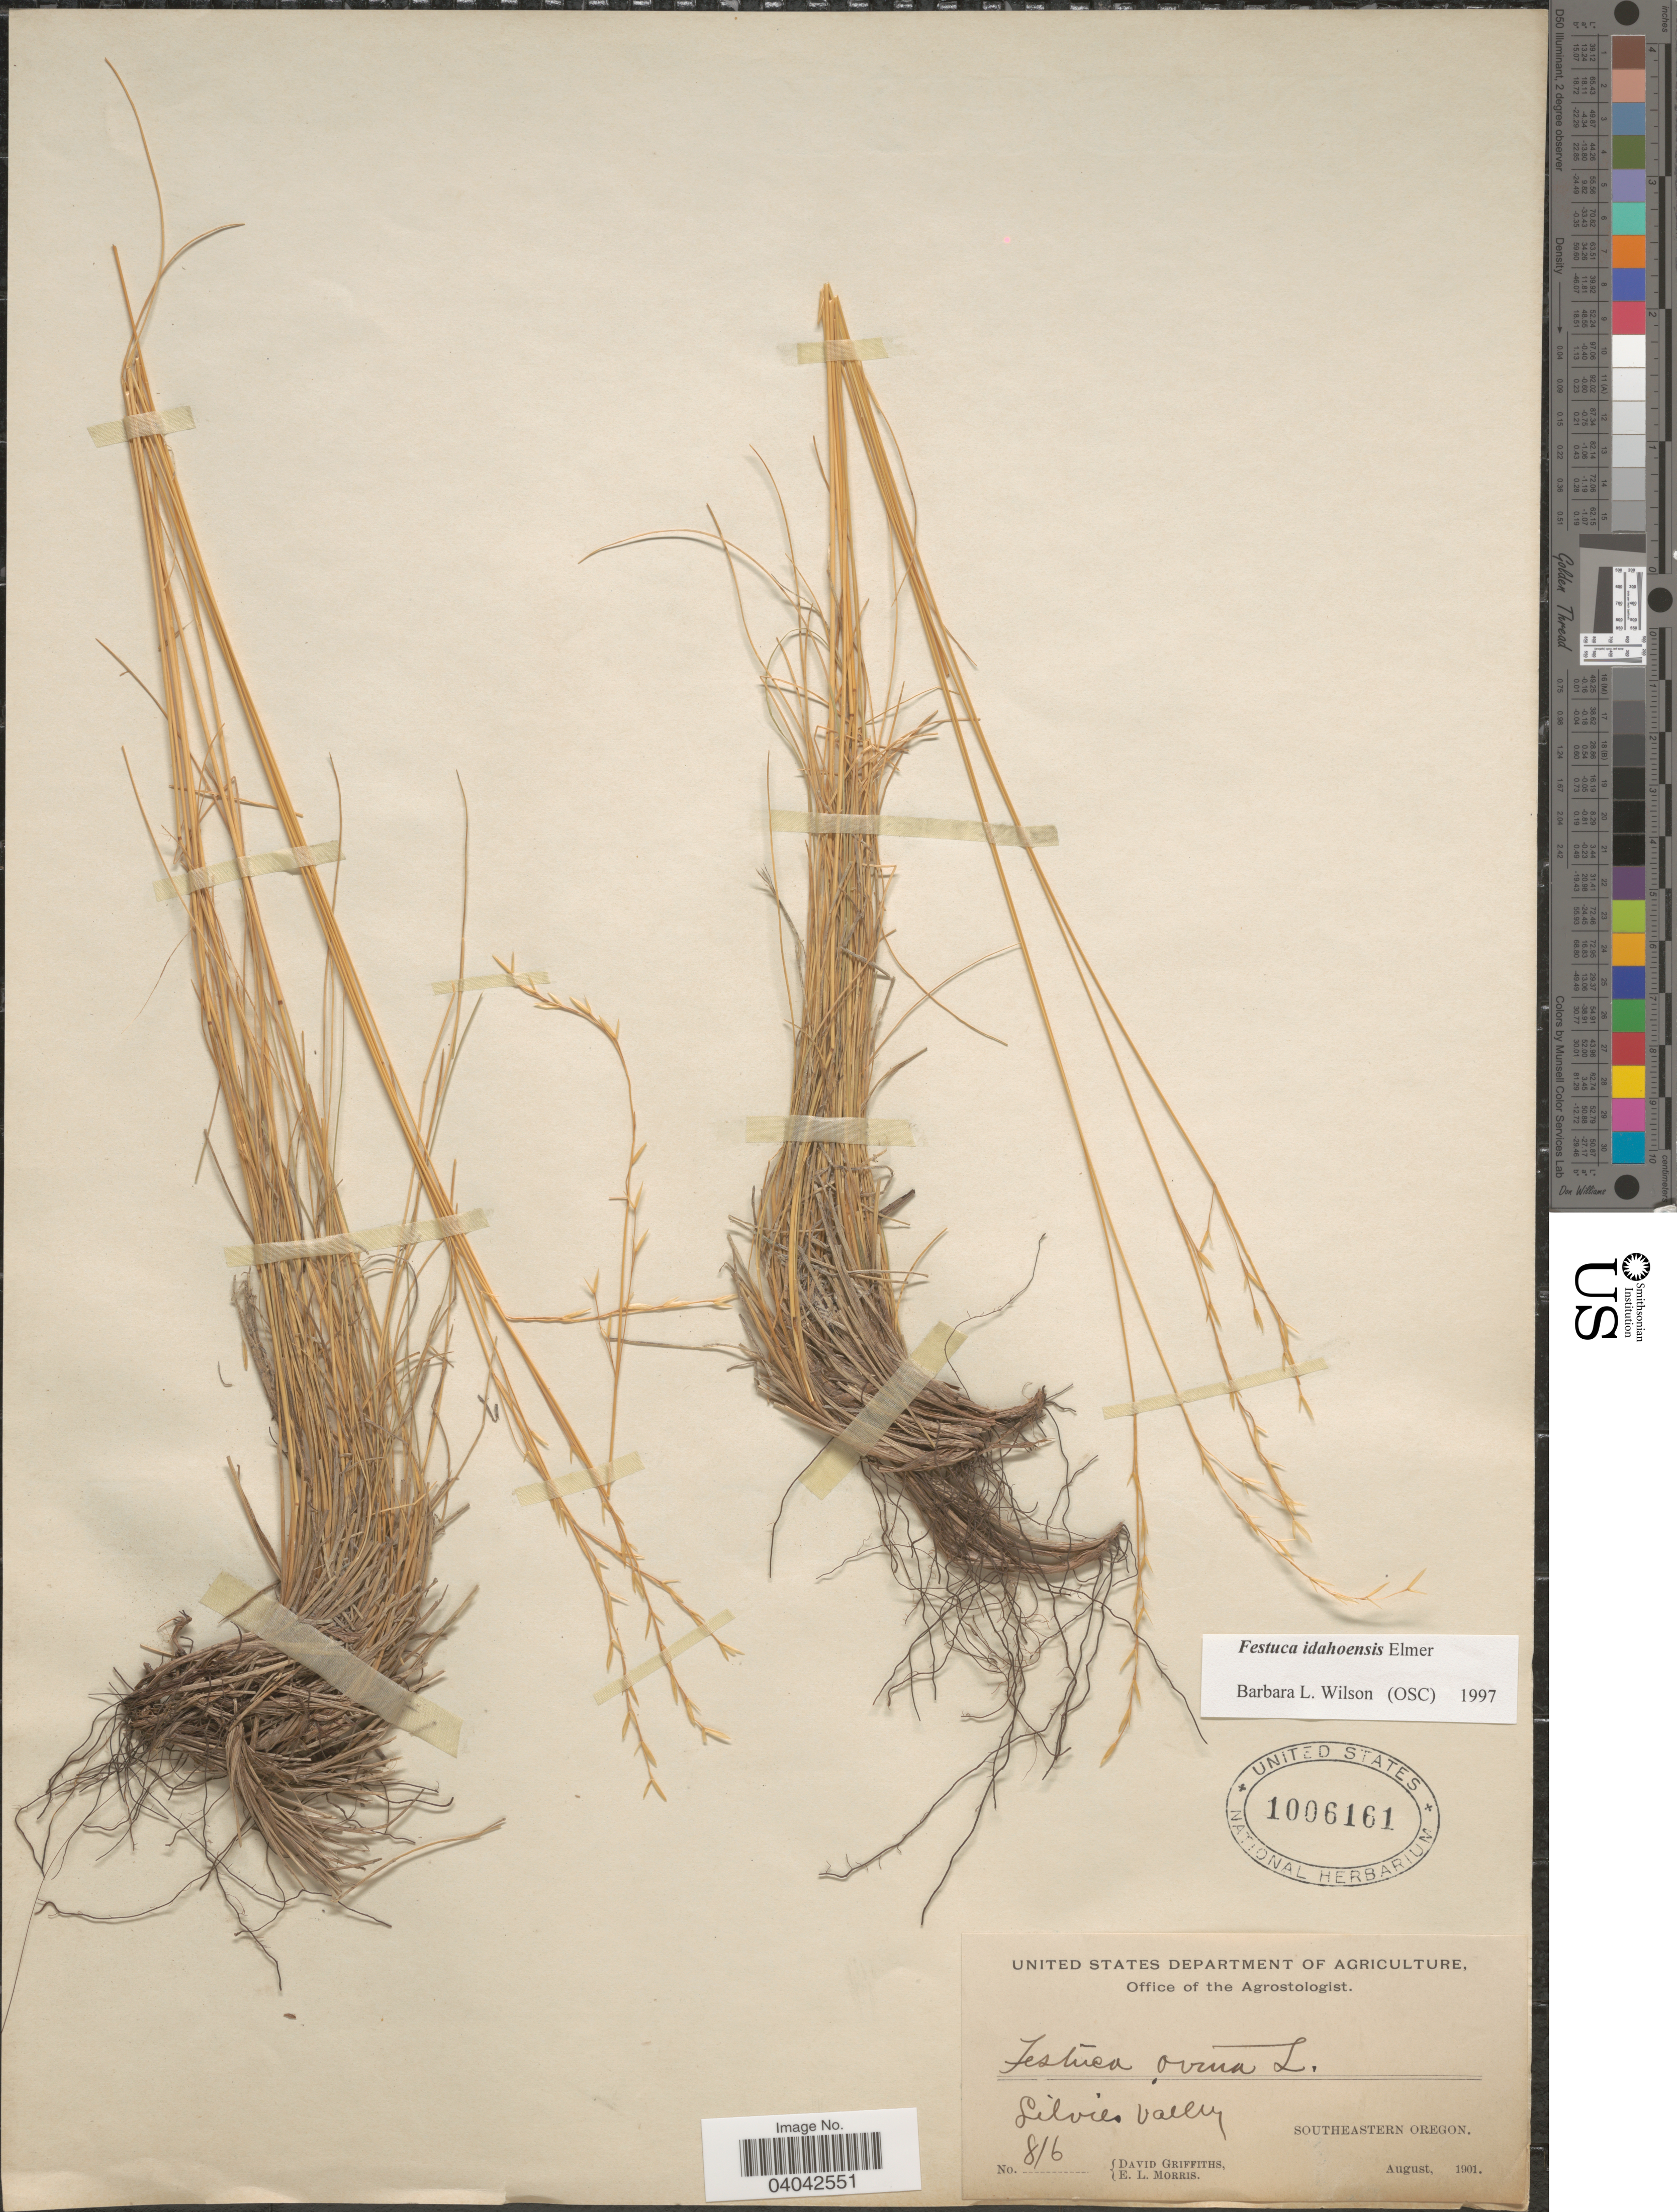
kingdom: Plantae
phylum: Tracheophyta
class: Liliopsida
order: Poales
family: Poaceae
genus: Festuca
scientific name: Festuca idahoensis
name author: Elmer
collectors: D. Griffiths & E. Morris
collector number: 816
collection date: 1901-08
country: United States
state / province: Oregon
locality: Silvies Valley. Southeastern Oregon.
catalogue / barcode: US 1006161